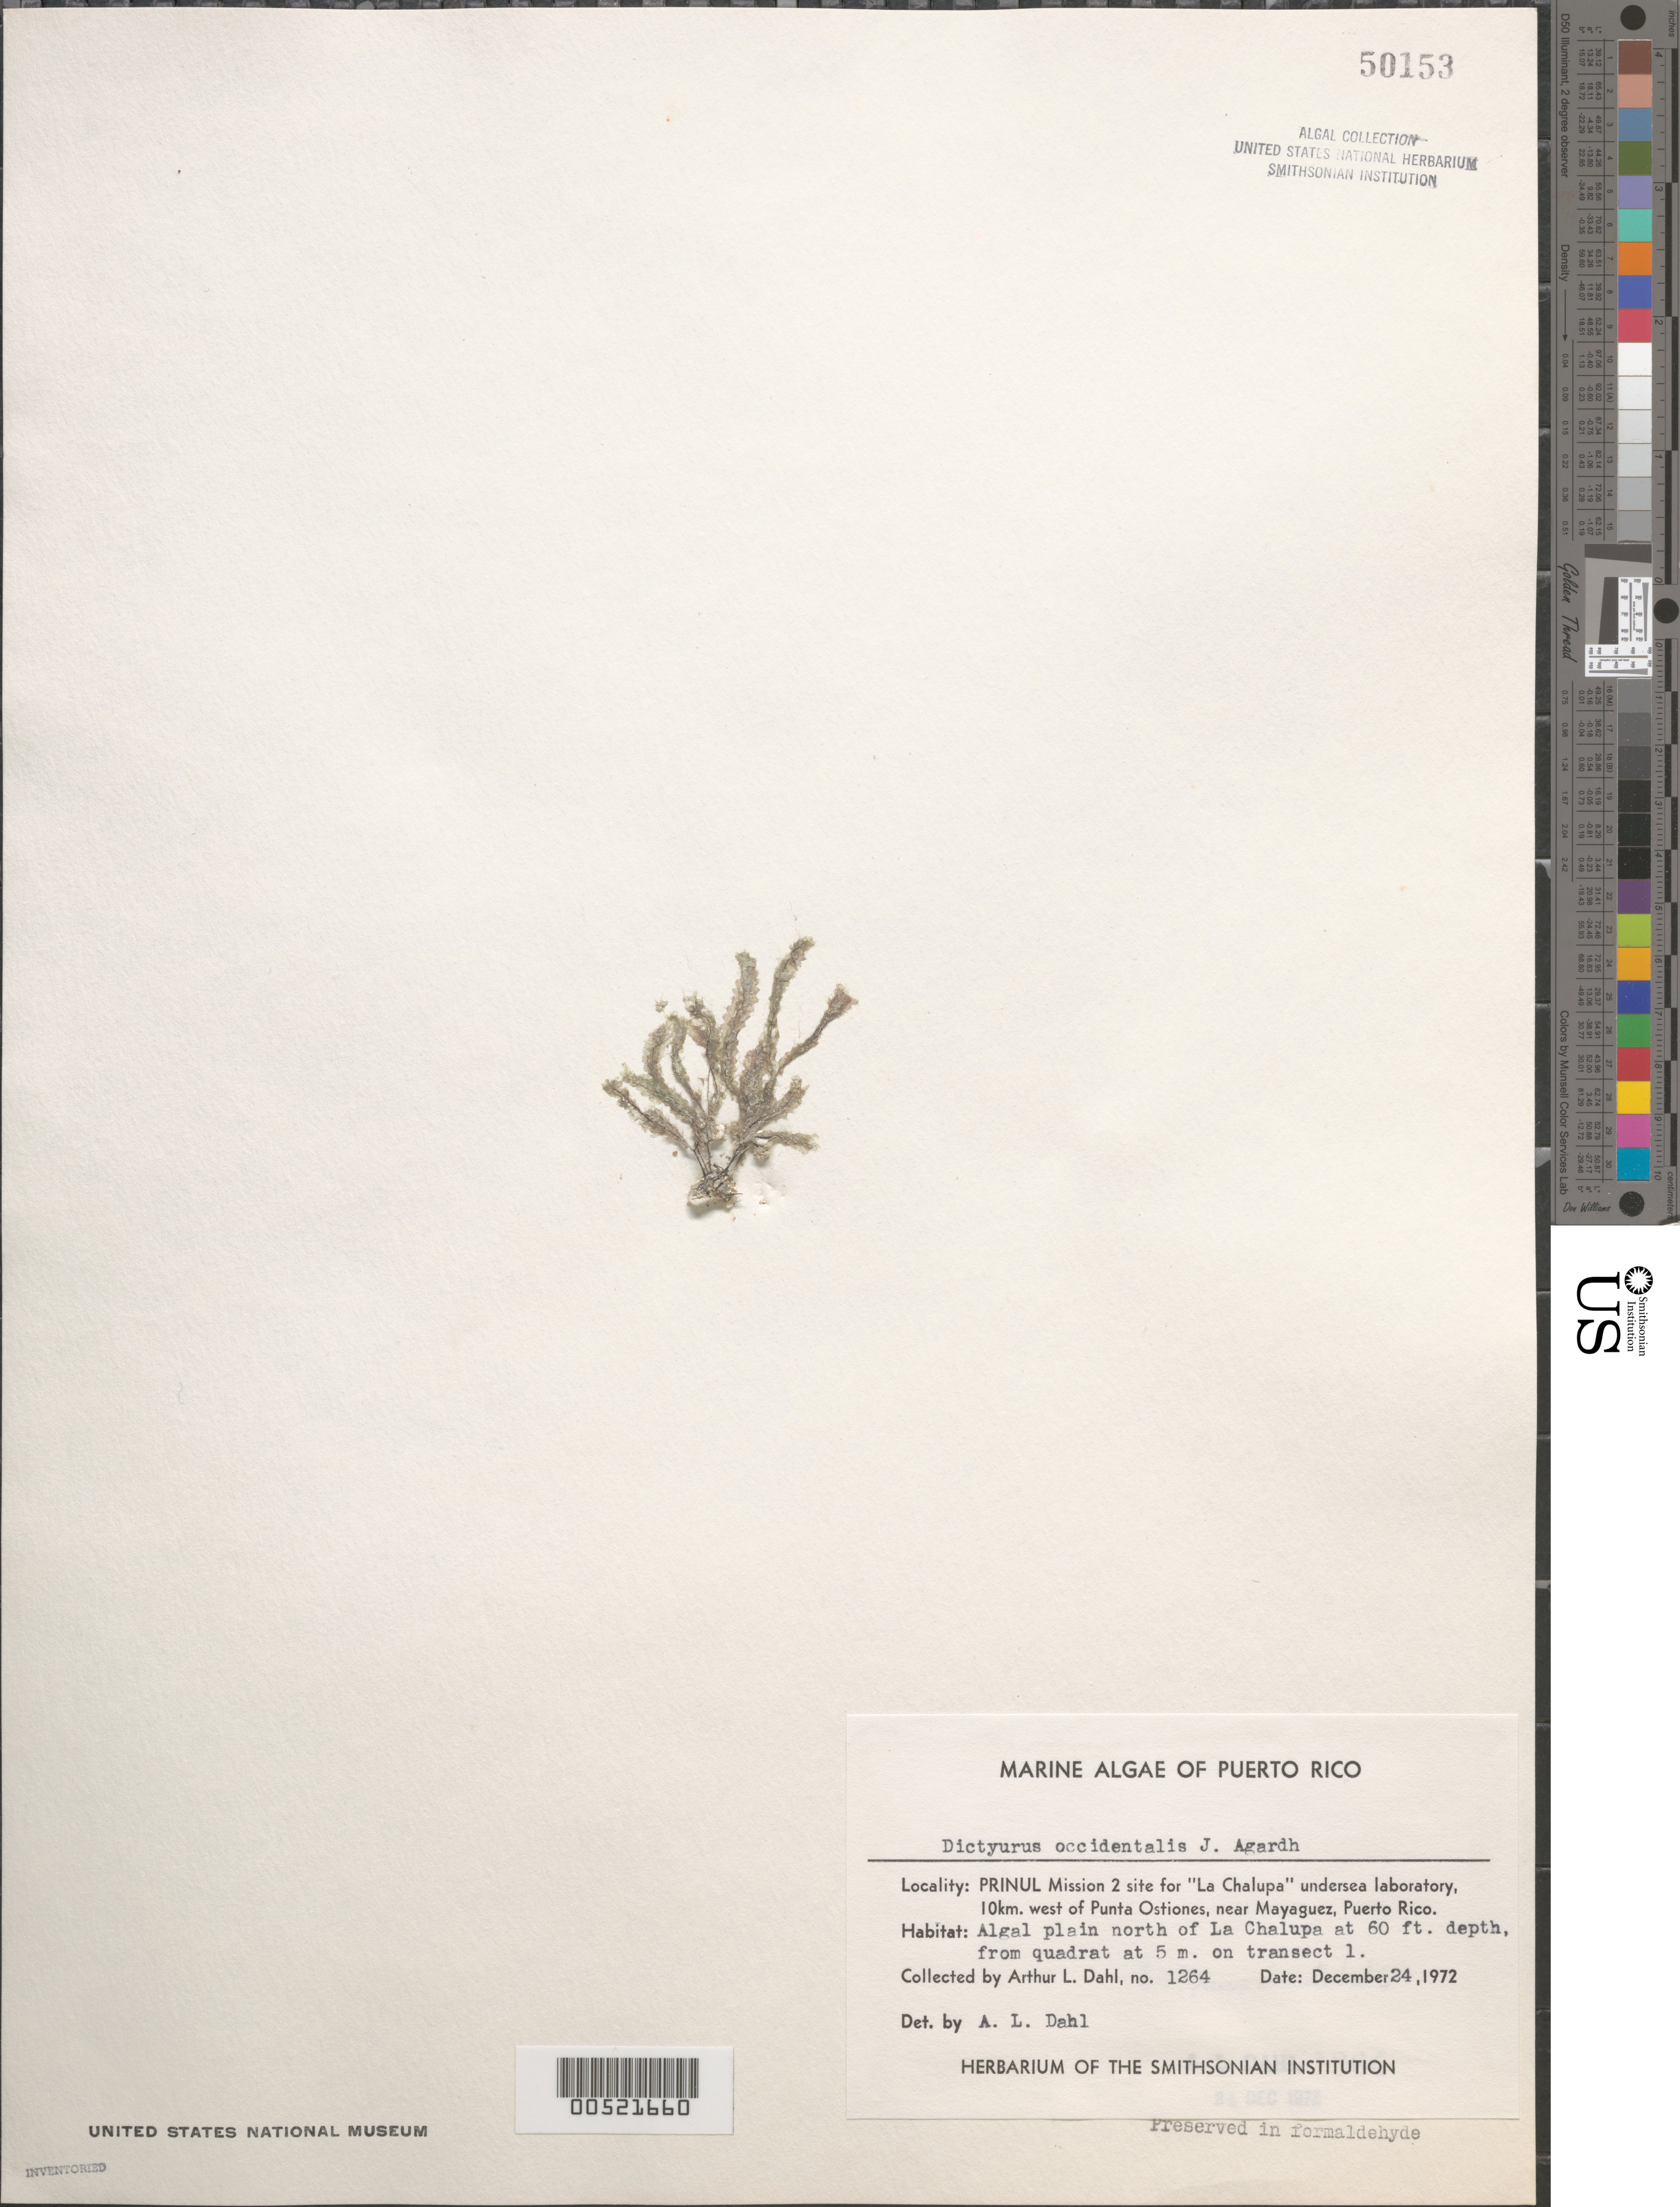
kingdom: Plantae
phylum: Rhodophyta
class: Florideophyceae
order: Ceramiales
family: Dasyaceae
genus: Dictyurus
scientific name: Dictyurus occidentalis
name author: J. Agardh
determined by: Dahl, A. E.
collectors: A. Dahl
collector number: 1264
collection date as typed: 24 Dec 1972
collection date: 1972-12-24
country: Puerto Rico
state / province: Mayaguez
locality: La chalupa undersea laboratory, 10 km west of punta ostiones, near mayaguez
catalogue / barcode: US 50153